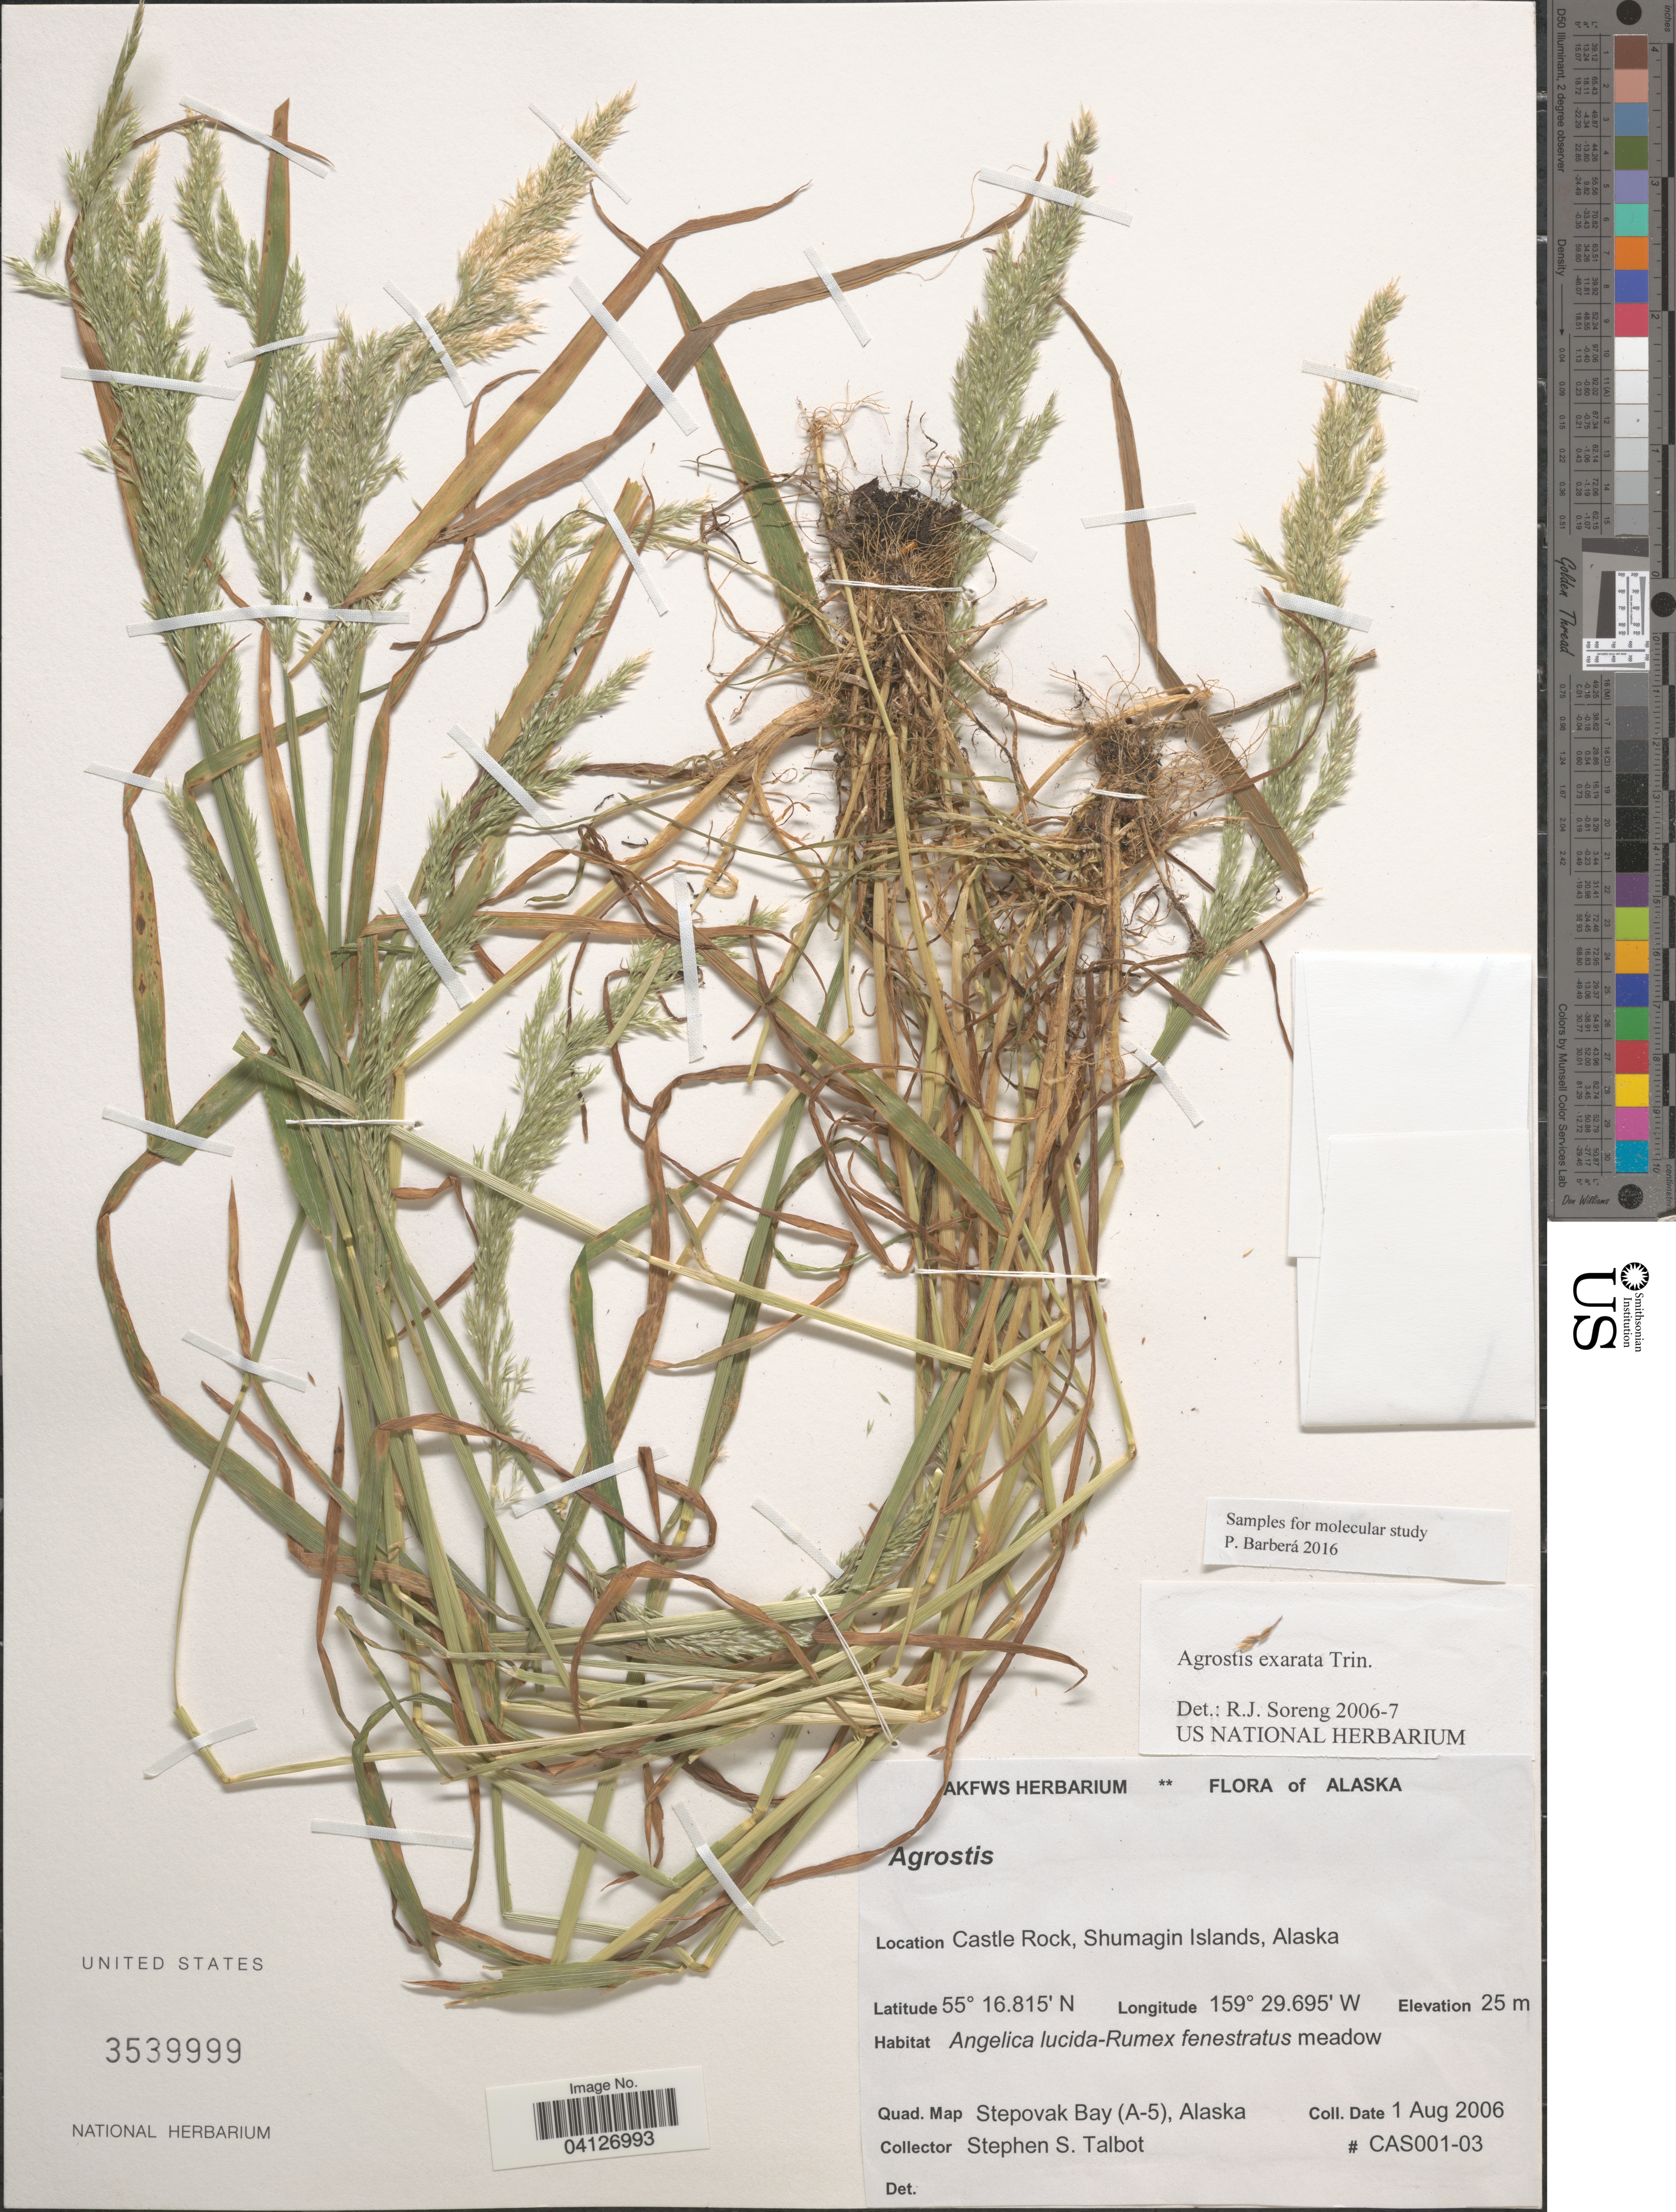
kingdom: Plantae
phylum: Tracheophyta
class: Liliopsida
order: Poales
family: Poaceae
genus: Agrostis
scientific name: Agrostis exarata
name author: Trin.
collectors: S. S. Talbot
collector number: CAS001-03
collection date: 2006-08-01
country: United States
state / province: Alaska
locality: Castle Rock, Shumagin Islands. Quad. Map Stepovak Bay (A-5).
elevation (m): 25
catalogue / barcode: US 3539999